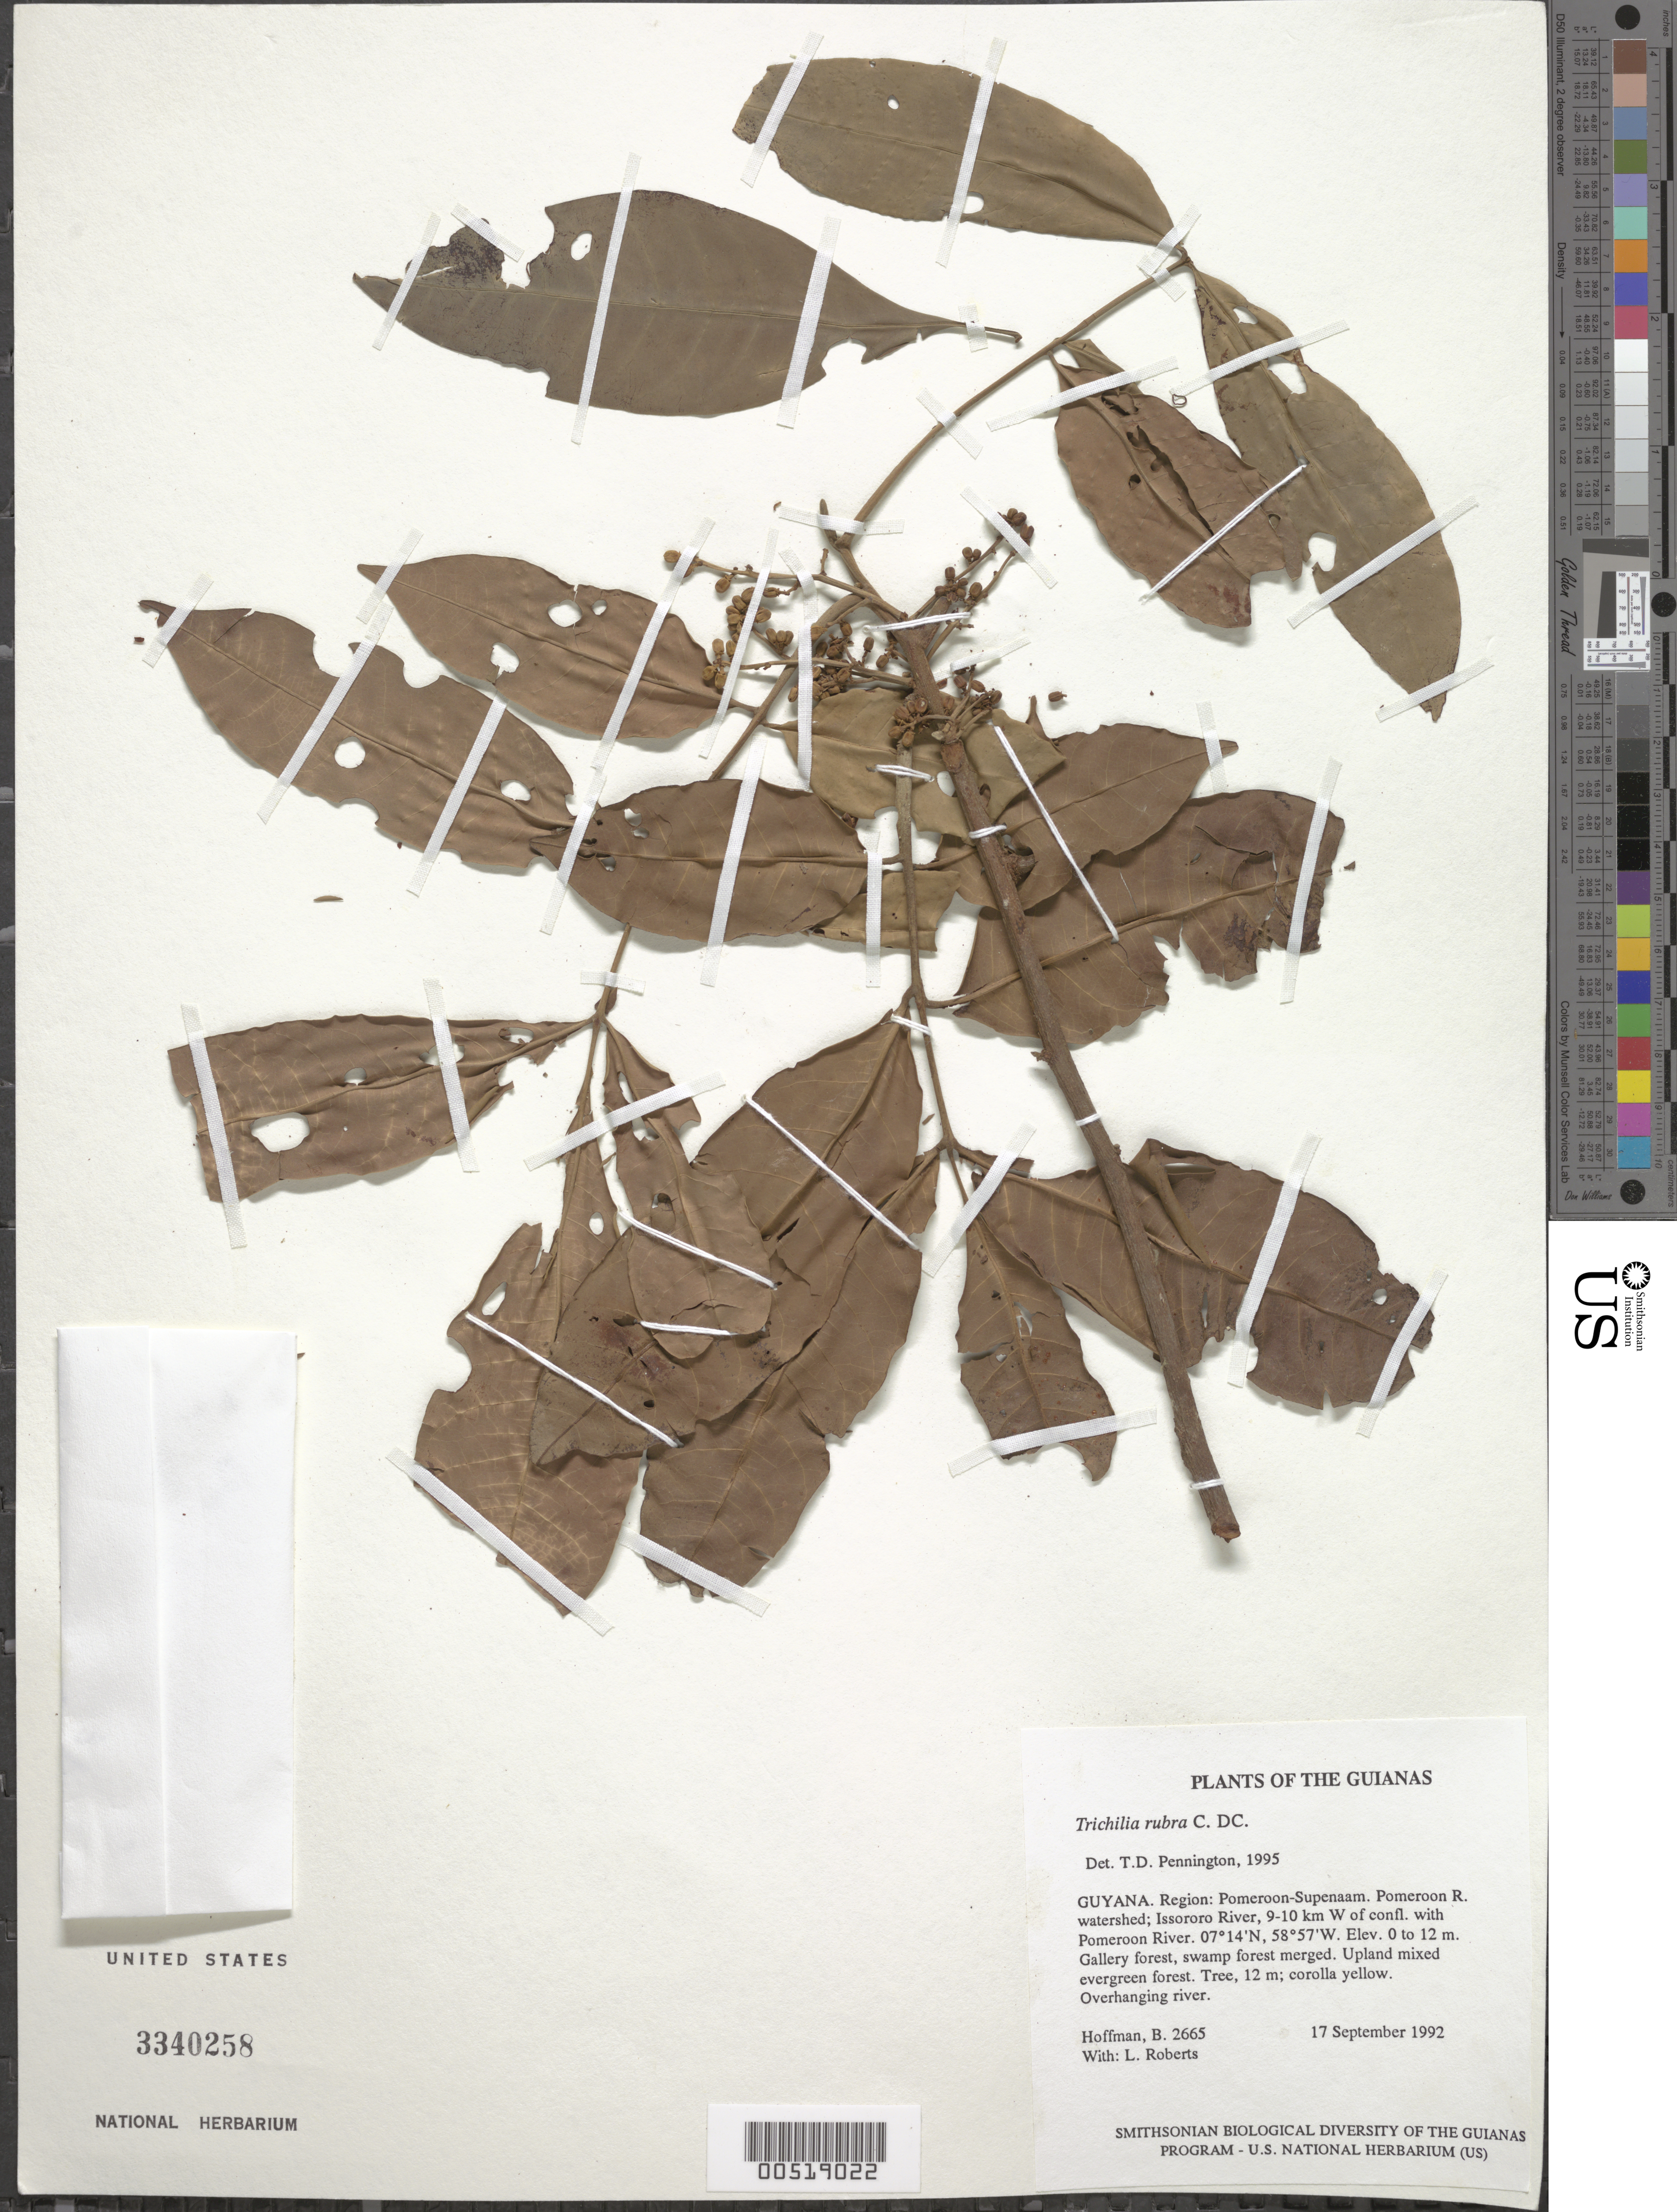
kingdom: Plantae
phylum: Tracheophyta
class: Magnoliopsida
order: Sapindales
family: Meliaceae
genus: Trichilia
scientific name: Trichilia rubra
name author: C. DC.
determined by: Pennington, T. D., (K)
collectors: B. Hoffman & L. Roberts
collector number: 2665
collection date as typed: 17 September 1992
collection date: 1992-09-17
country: Guyana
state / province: Pomeroon-Supenaam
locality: Pomeroon River watershed; Issororo River, 9-10 km W of confluence with Pomeroon River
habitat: Gallery forest, swamp forest merged. Upland mixed evergreen forest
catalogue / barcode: US 3340258